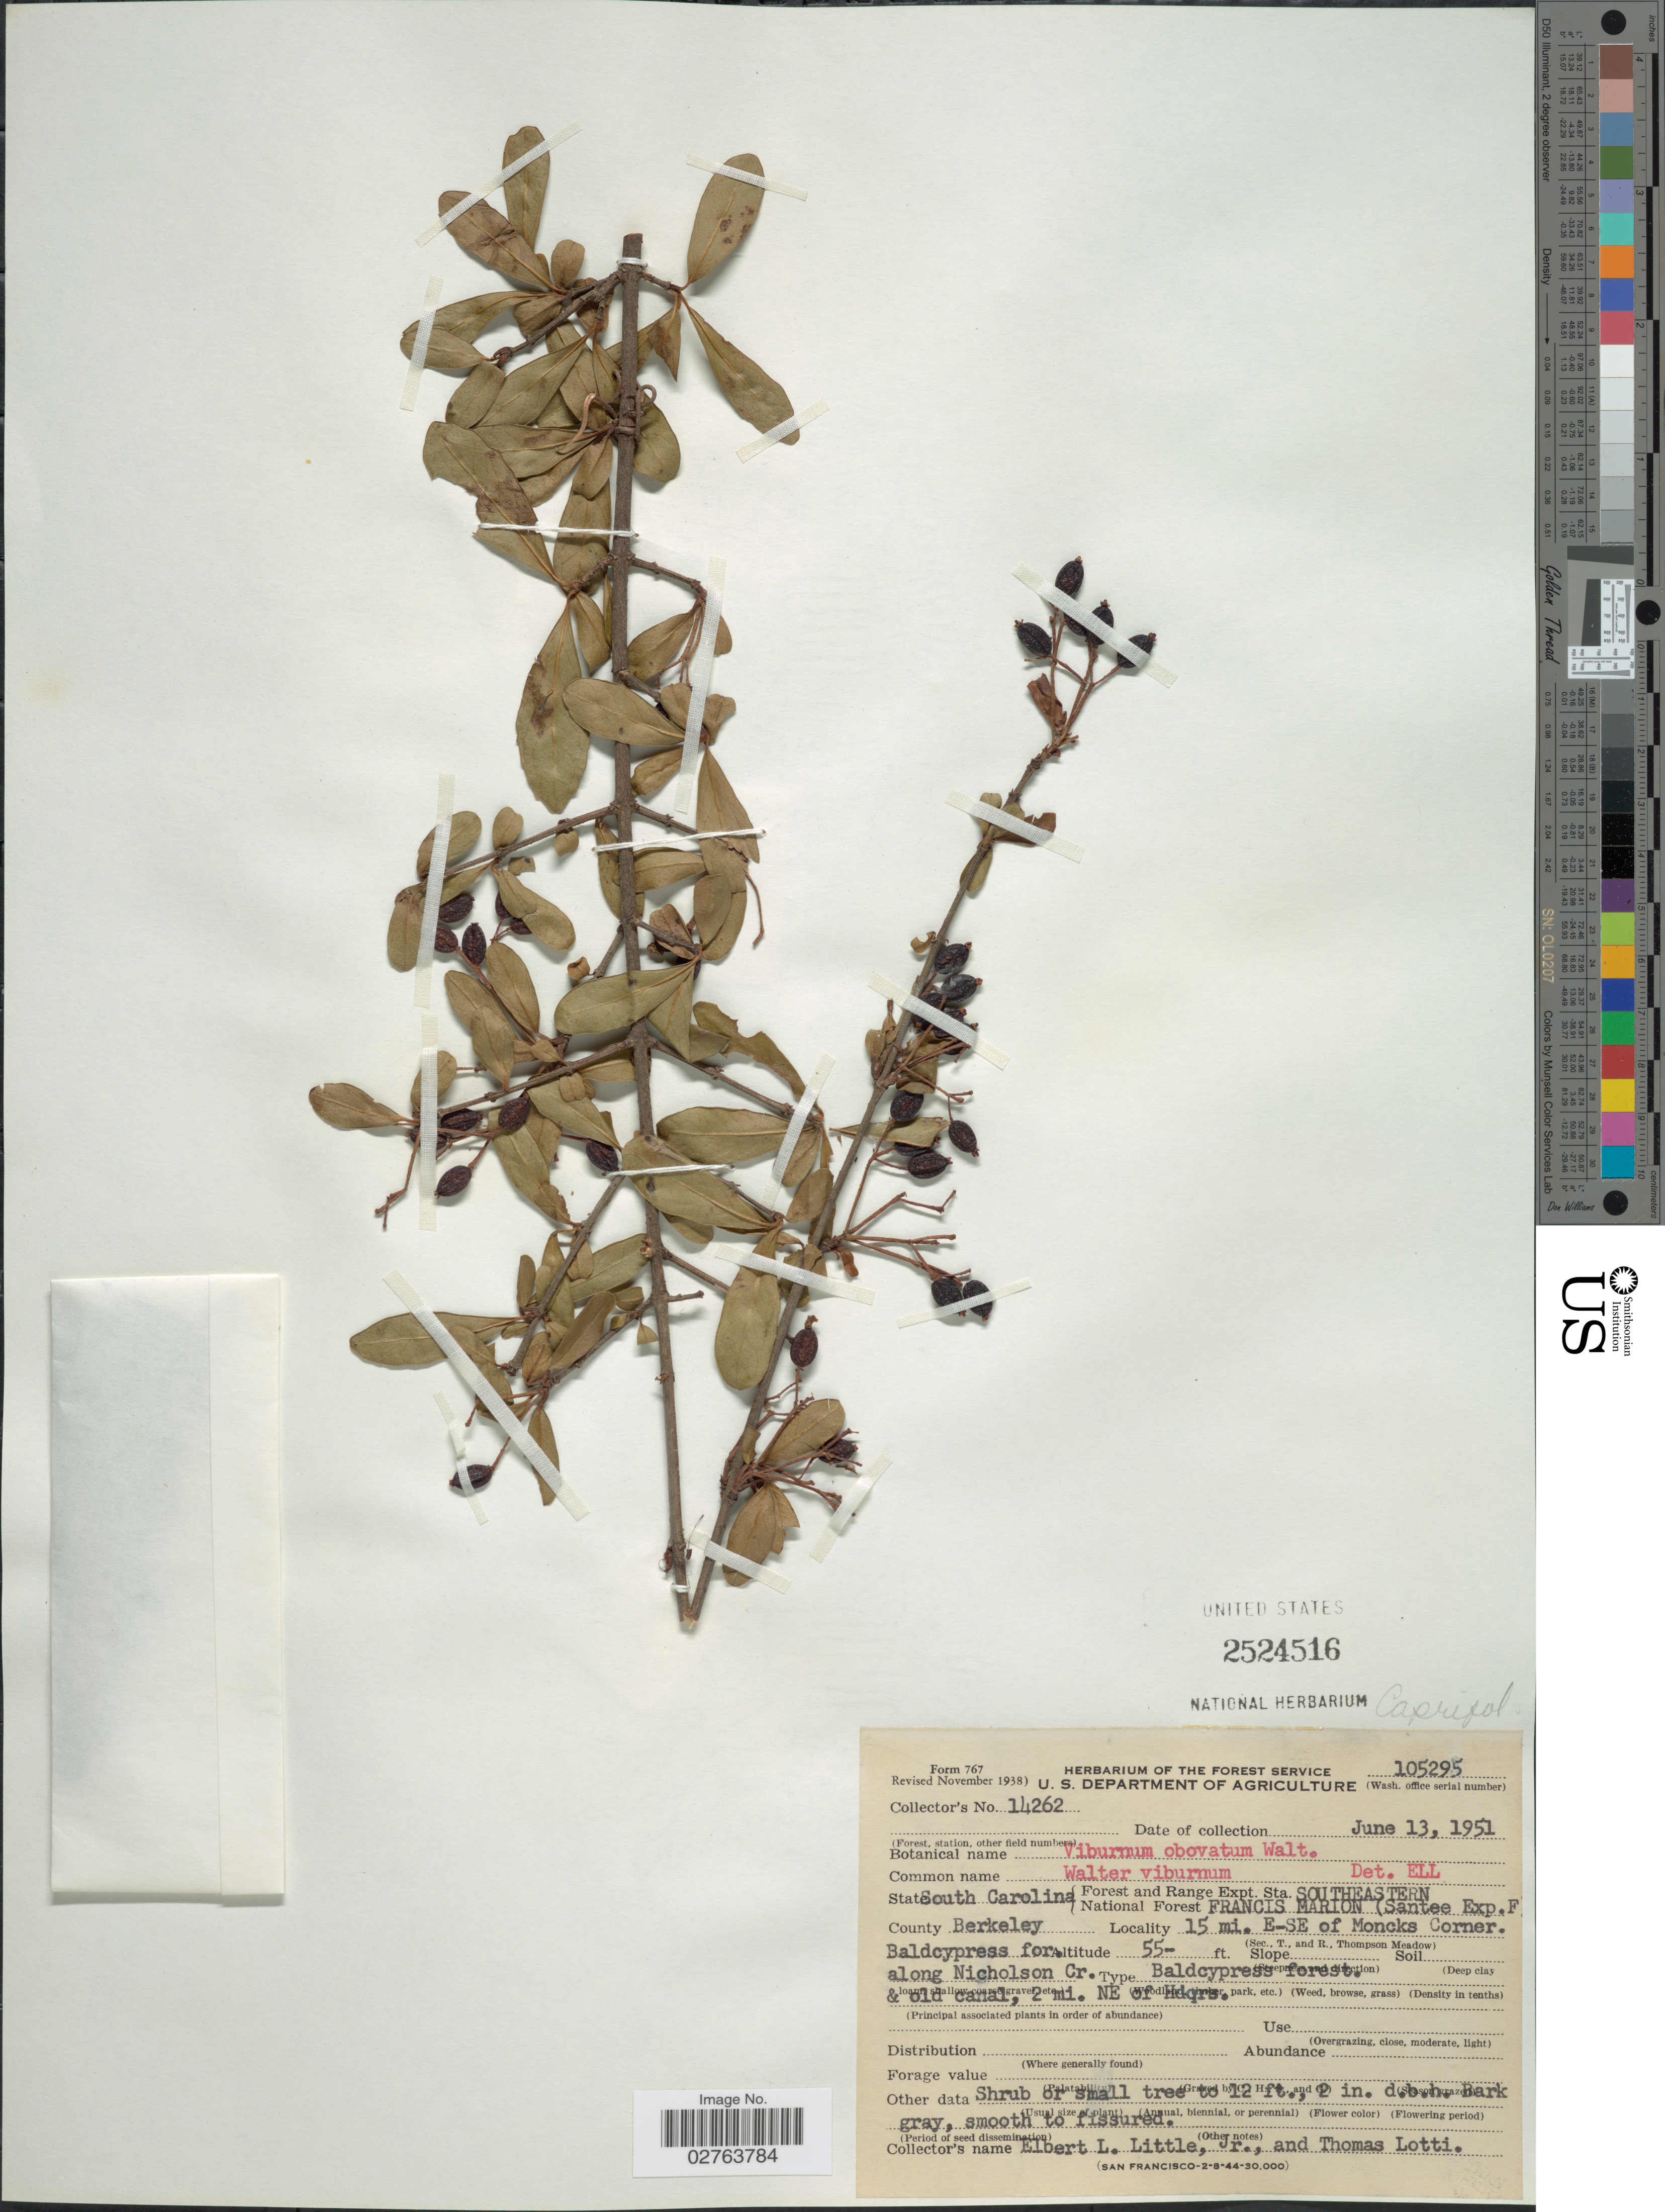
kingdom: Plantae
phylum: Tracheophyta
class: Magnoliopsida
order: Dipsacales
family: Viburnaceae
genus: Viburnum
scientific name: Viburnum obovatum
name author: Walter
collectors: E. L. Little & T. Lotti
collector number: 14262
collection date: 1951-06-13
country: United States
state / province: South Carolina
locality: Forest and Range Expt. Sta. National Forest. Southeastern Francis Marion (Santee Exp. F. County Berkeley. 15 mi. E-SE of Moncks Corner. Baldcypress for. along Nicholson Cr. & old canal, 2 mi. NE of Hdqrs.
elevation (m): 17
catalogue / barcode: US 2524516